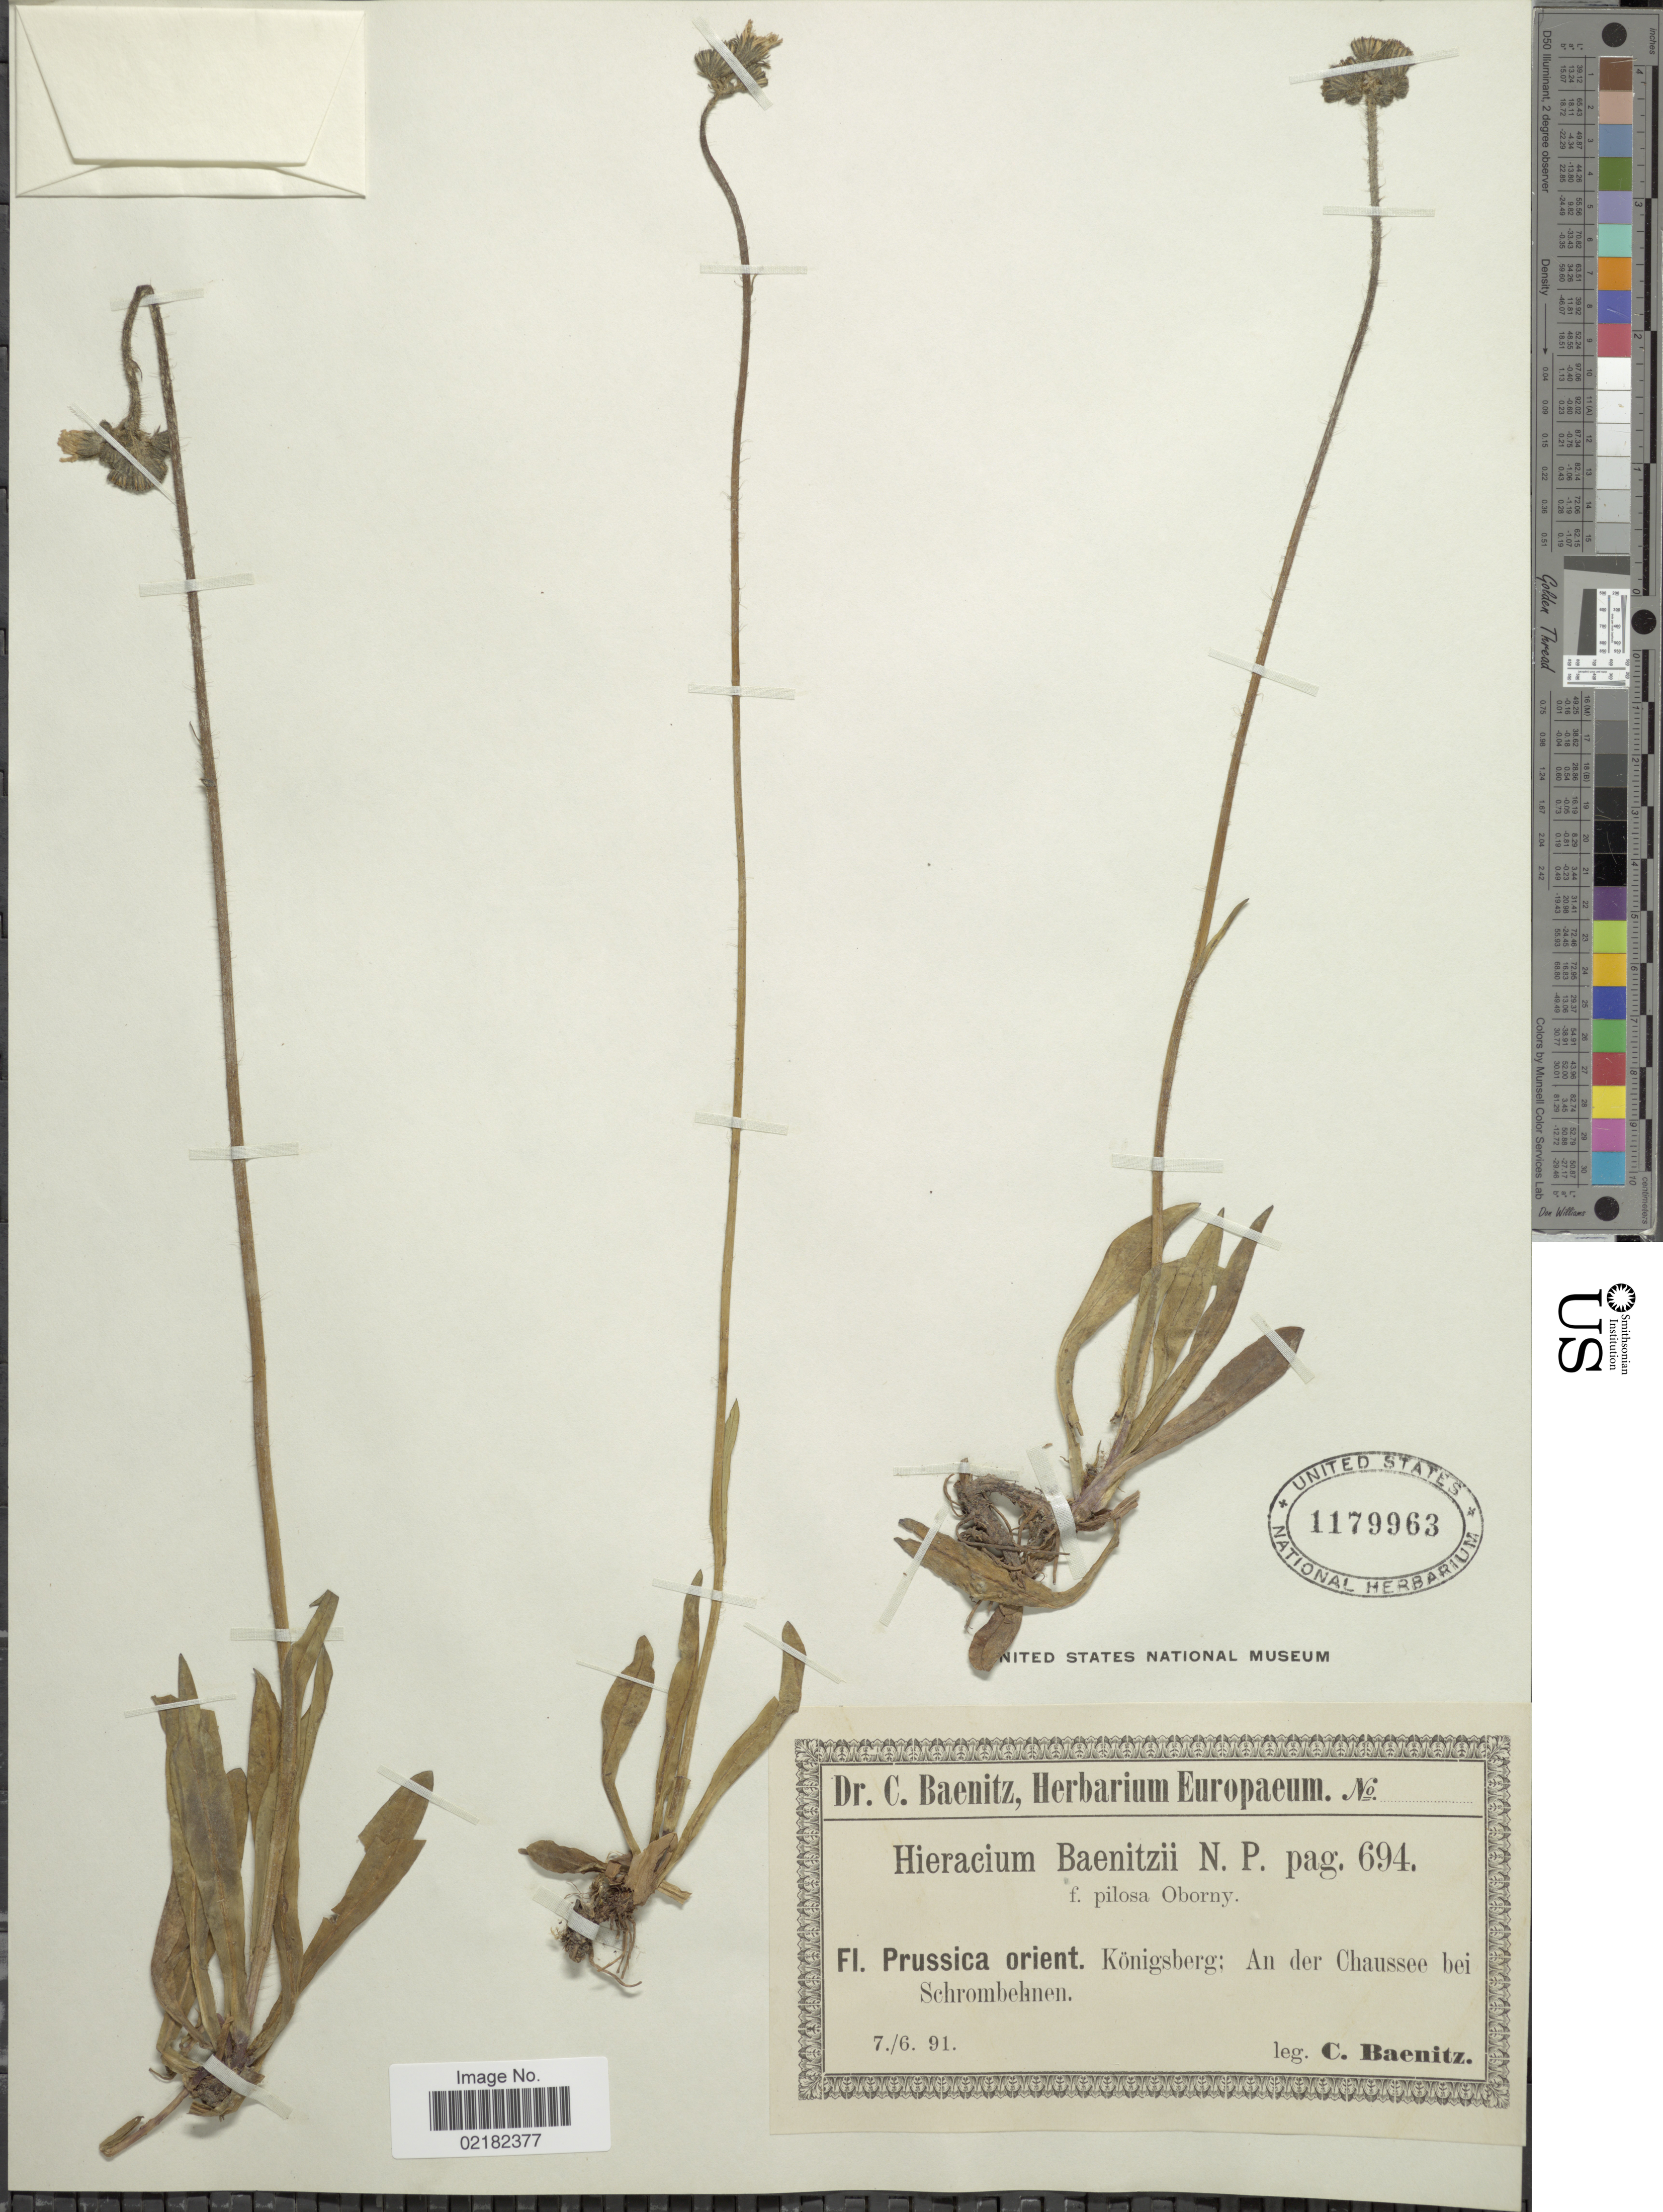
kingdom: Plantae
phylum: Tracheophyta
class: Magnoliopsida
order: Asterales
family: Asteraceae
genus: Pilosella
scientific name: Pilosella floribunda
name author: (Wimm. & Grab.) Fr. a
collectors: C. G. Baenitz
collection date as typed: Transcribed d/m/y: 7/6/91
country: Germany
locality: Prussica orient. Konigsberg; an der Chaussee bei Schrombehnen.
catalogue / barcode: US 1179963